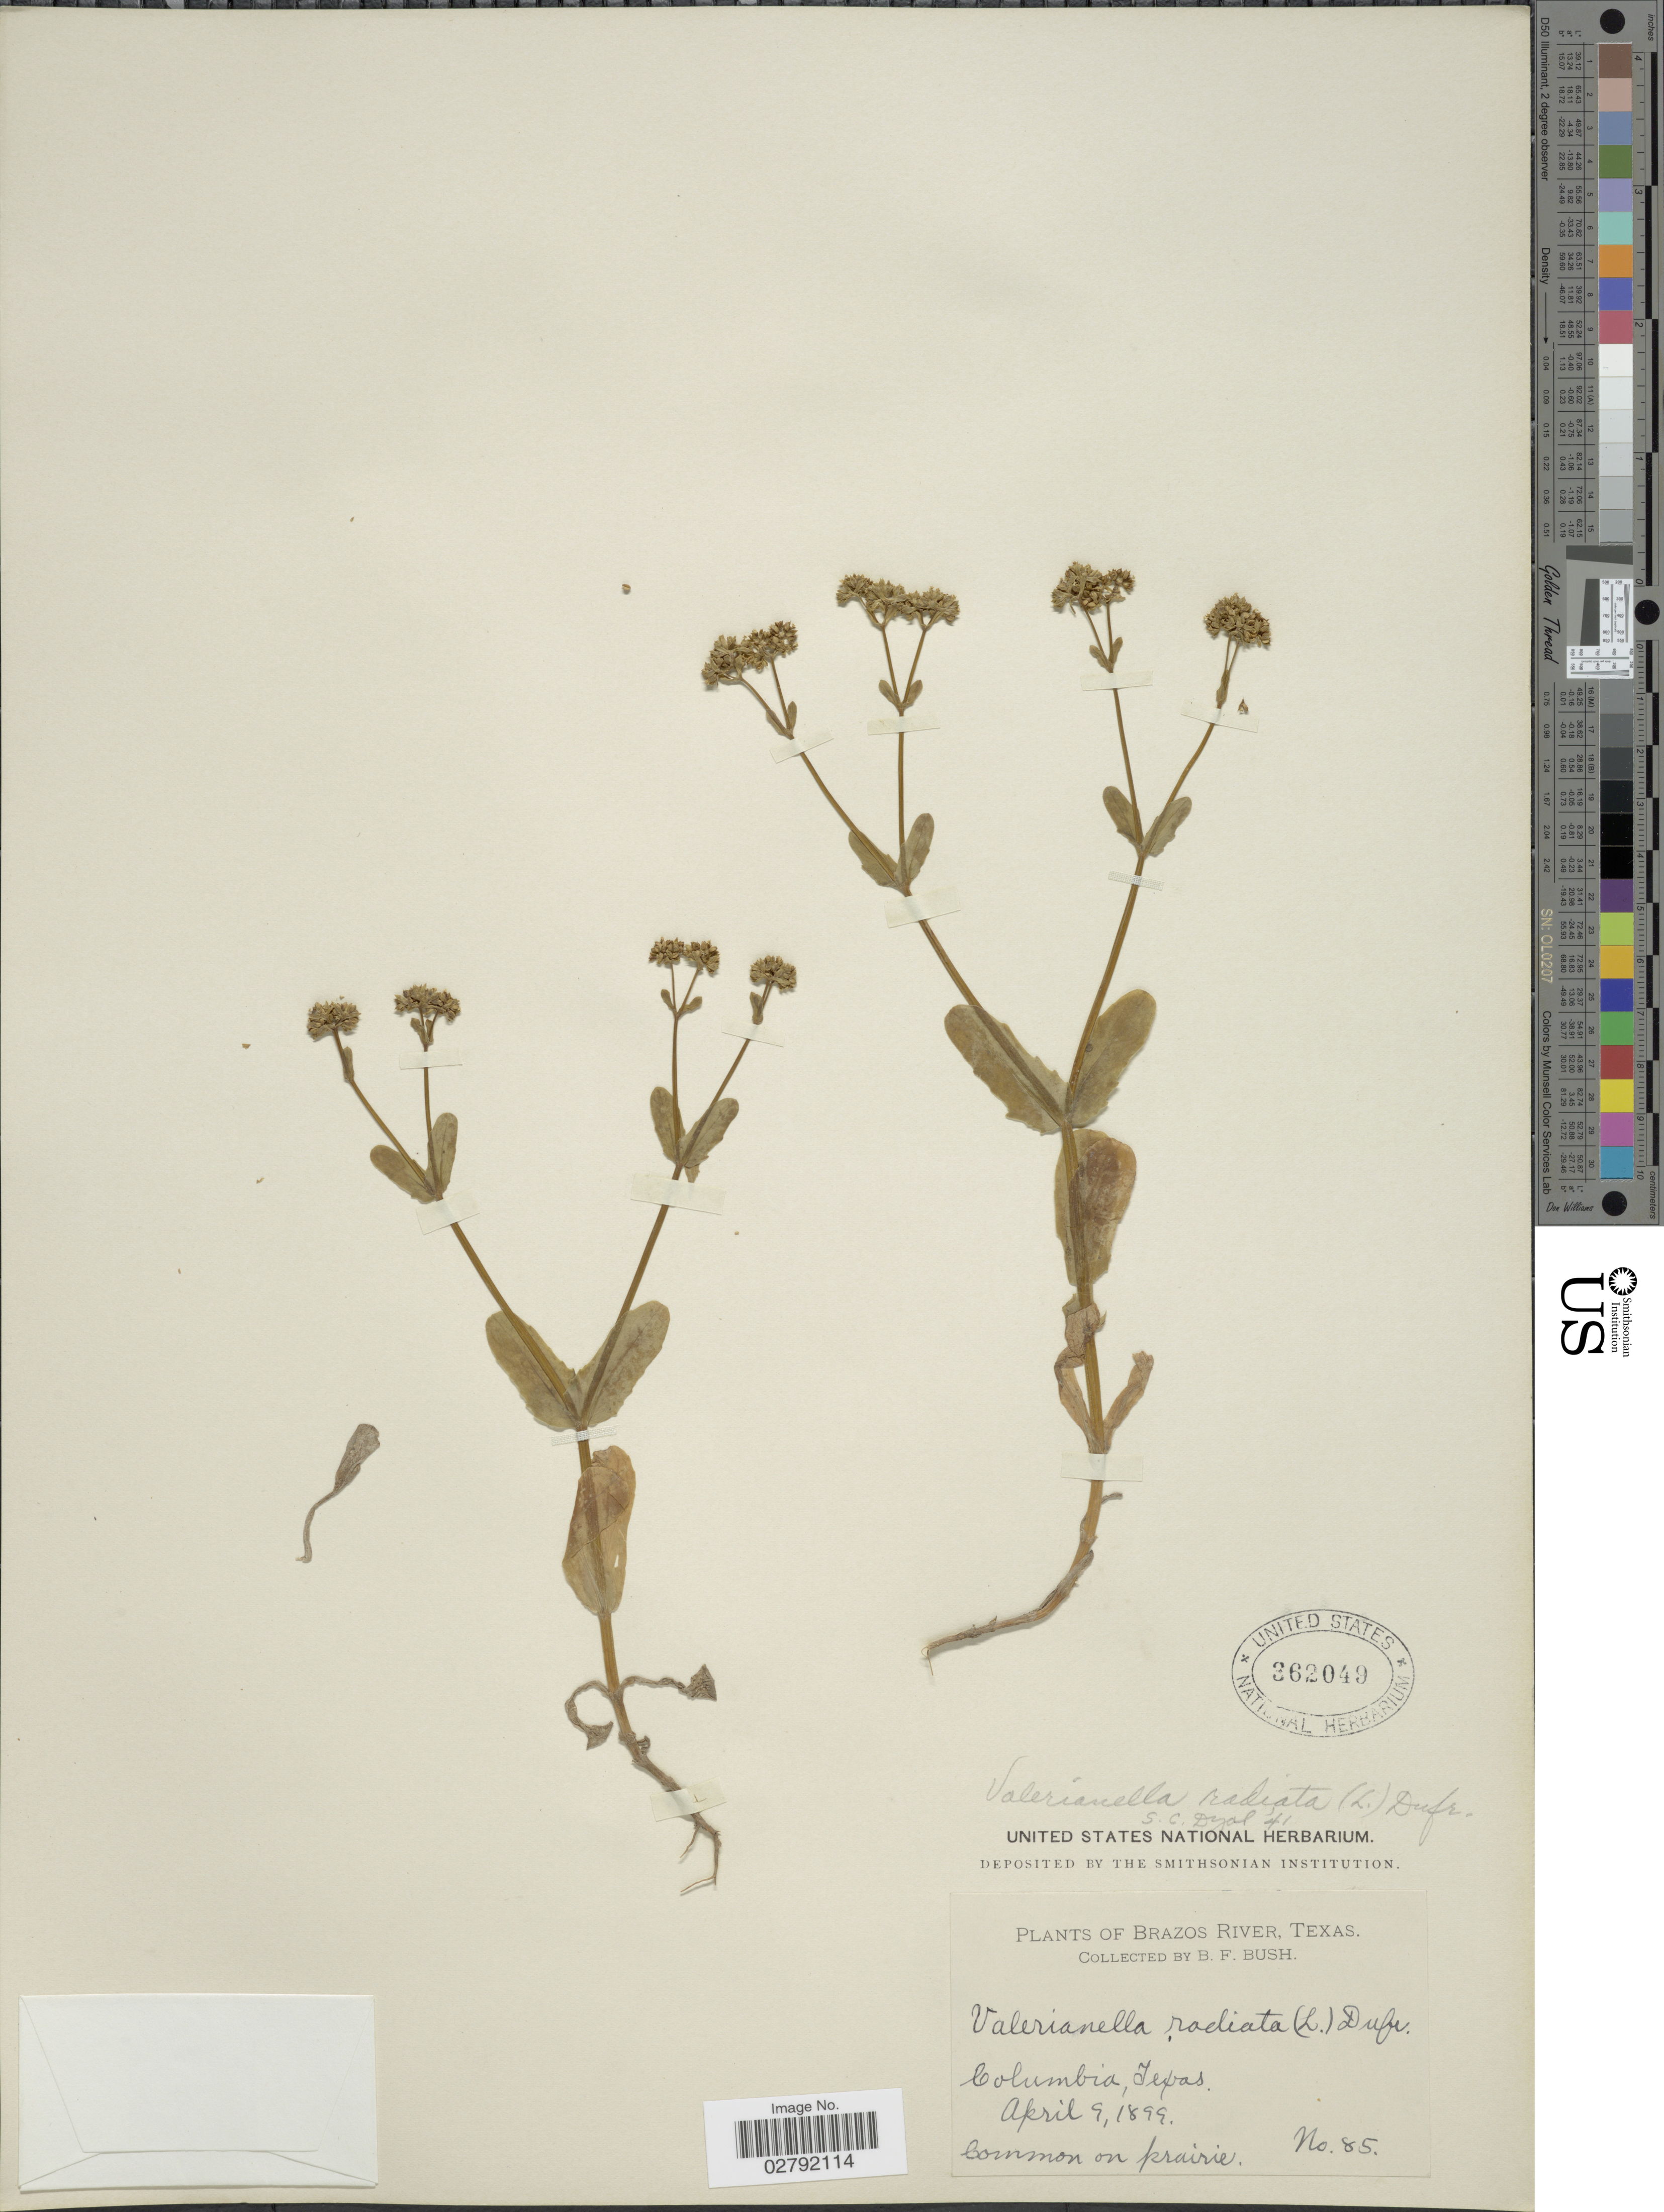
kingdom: Plantae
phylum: Tracheophyta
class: Magnoliopsida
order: Dipsacales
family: Caprifoliaceae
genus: Valerianella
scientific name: Valerianella radiata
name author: (L.) Dufr.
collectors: B. F. Bush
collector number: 85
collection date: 1899-04-09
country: United States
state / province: Texas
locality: Brazos River. Columbia.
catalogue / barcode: US 362049